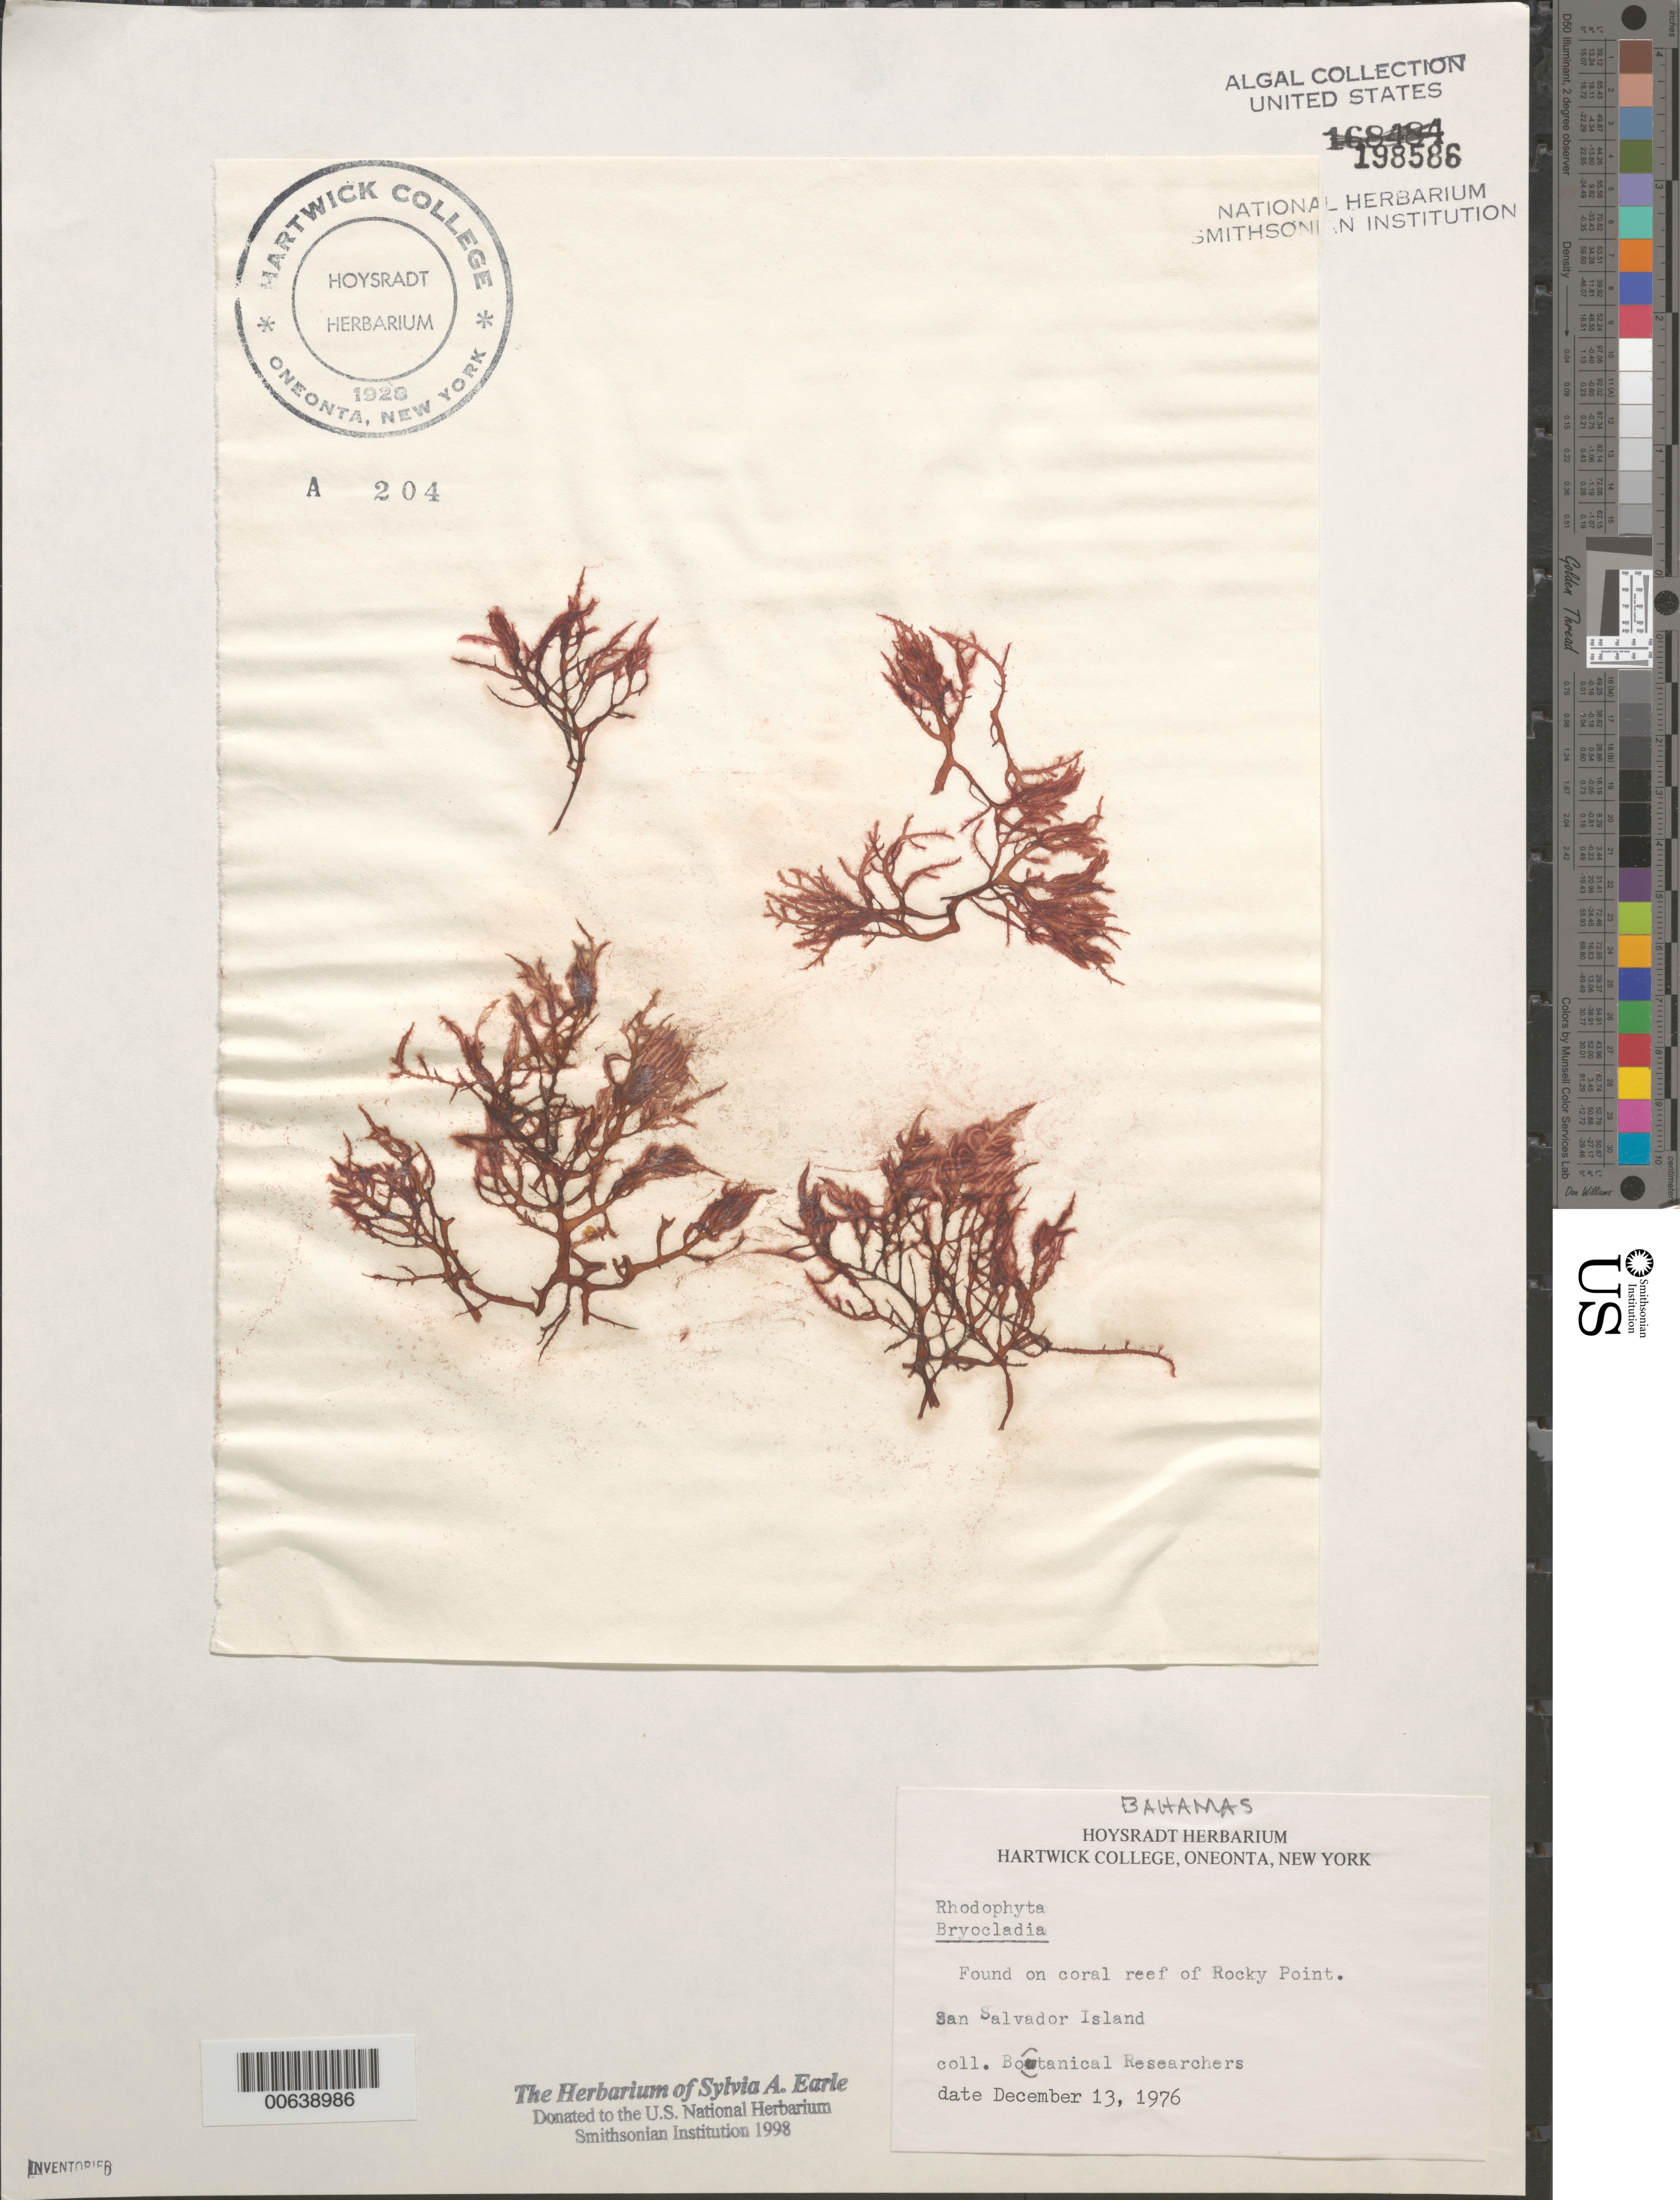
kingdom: Plantae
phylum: Rhodophyta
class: Florideophyceae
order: Ceramiales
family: Rhodomelaceae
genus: Bryocladia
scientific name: Bryocladia sp.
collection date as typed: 13 Dec 1976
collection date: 1976-12-13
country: Bahamas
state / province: San Salvador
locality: Rocky point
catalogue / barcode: US 198586